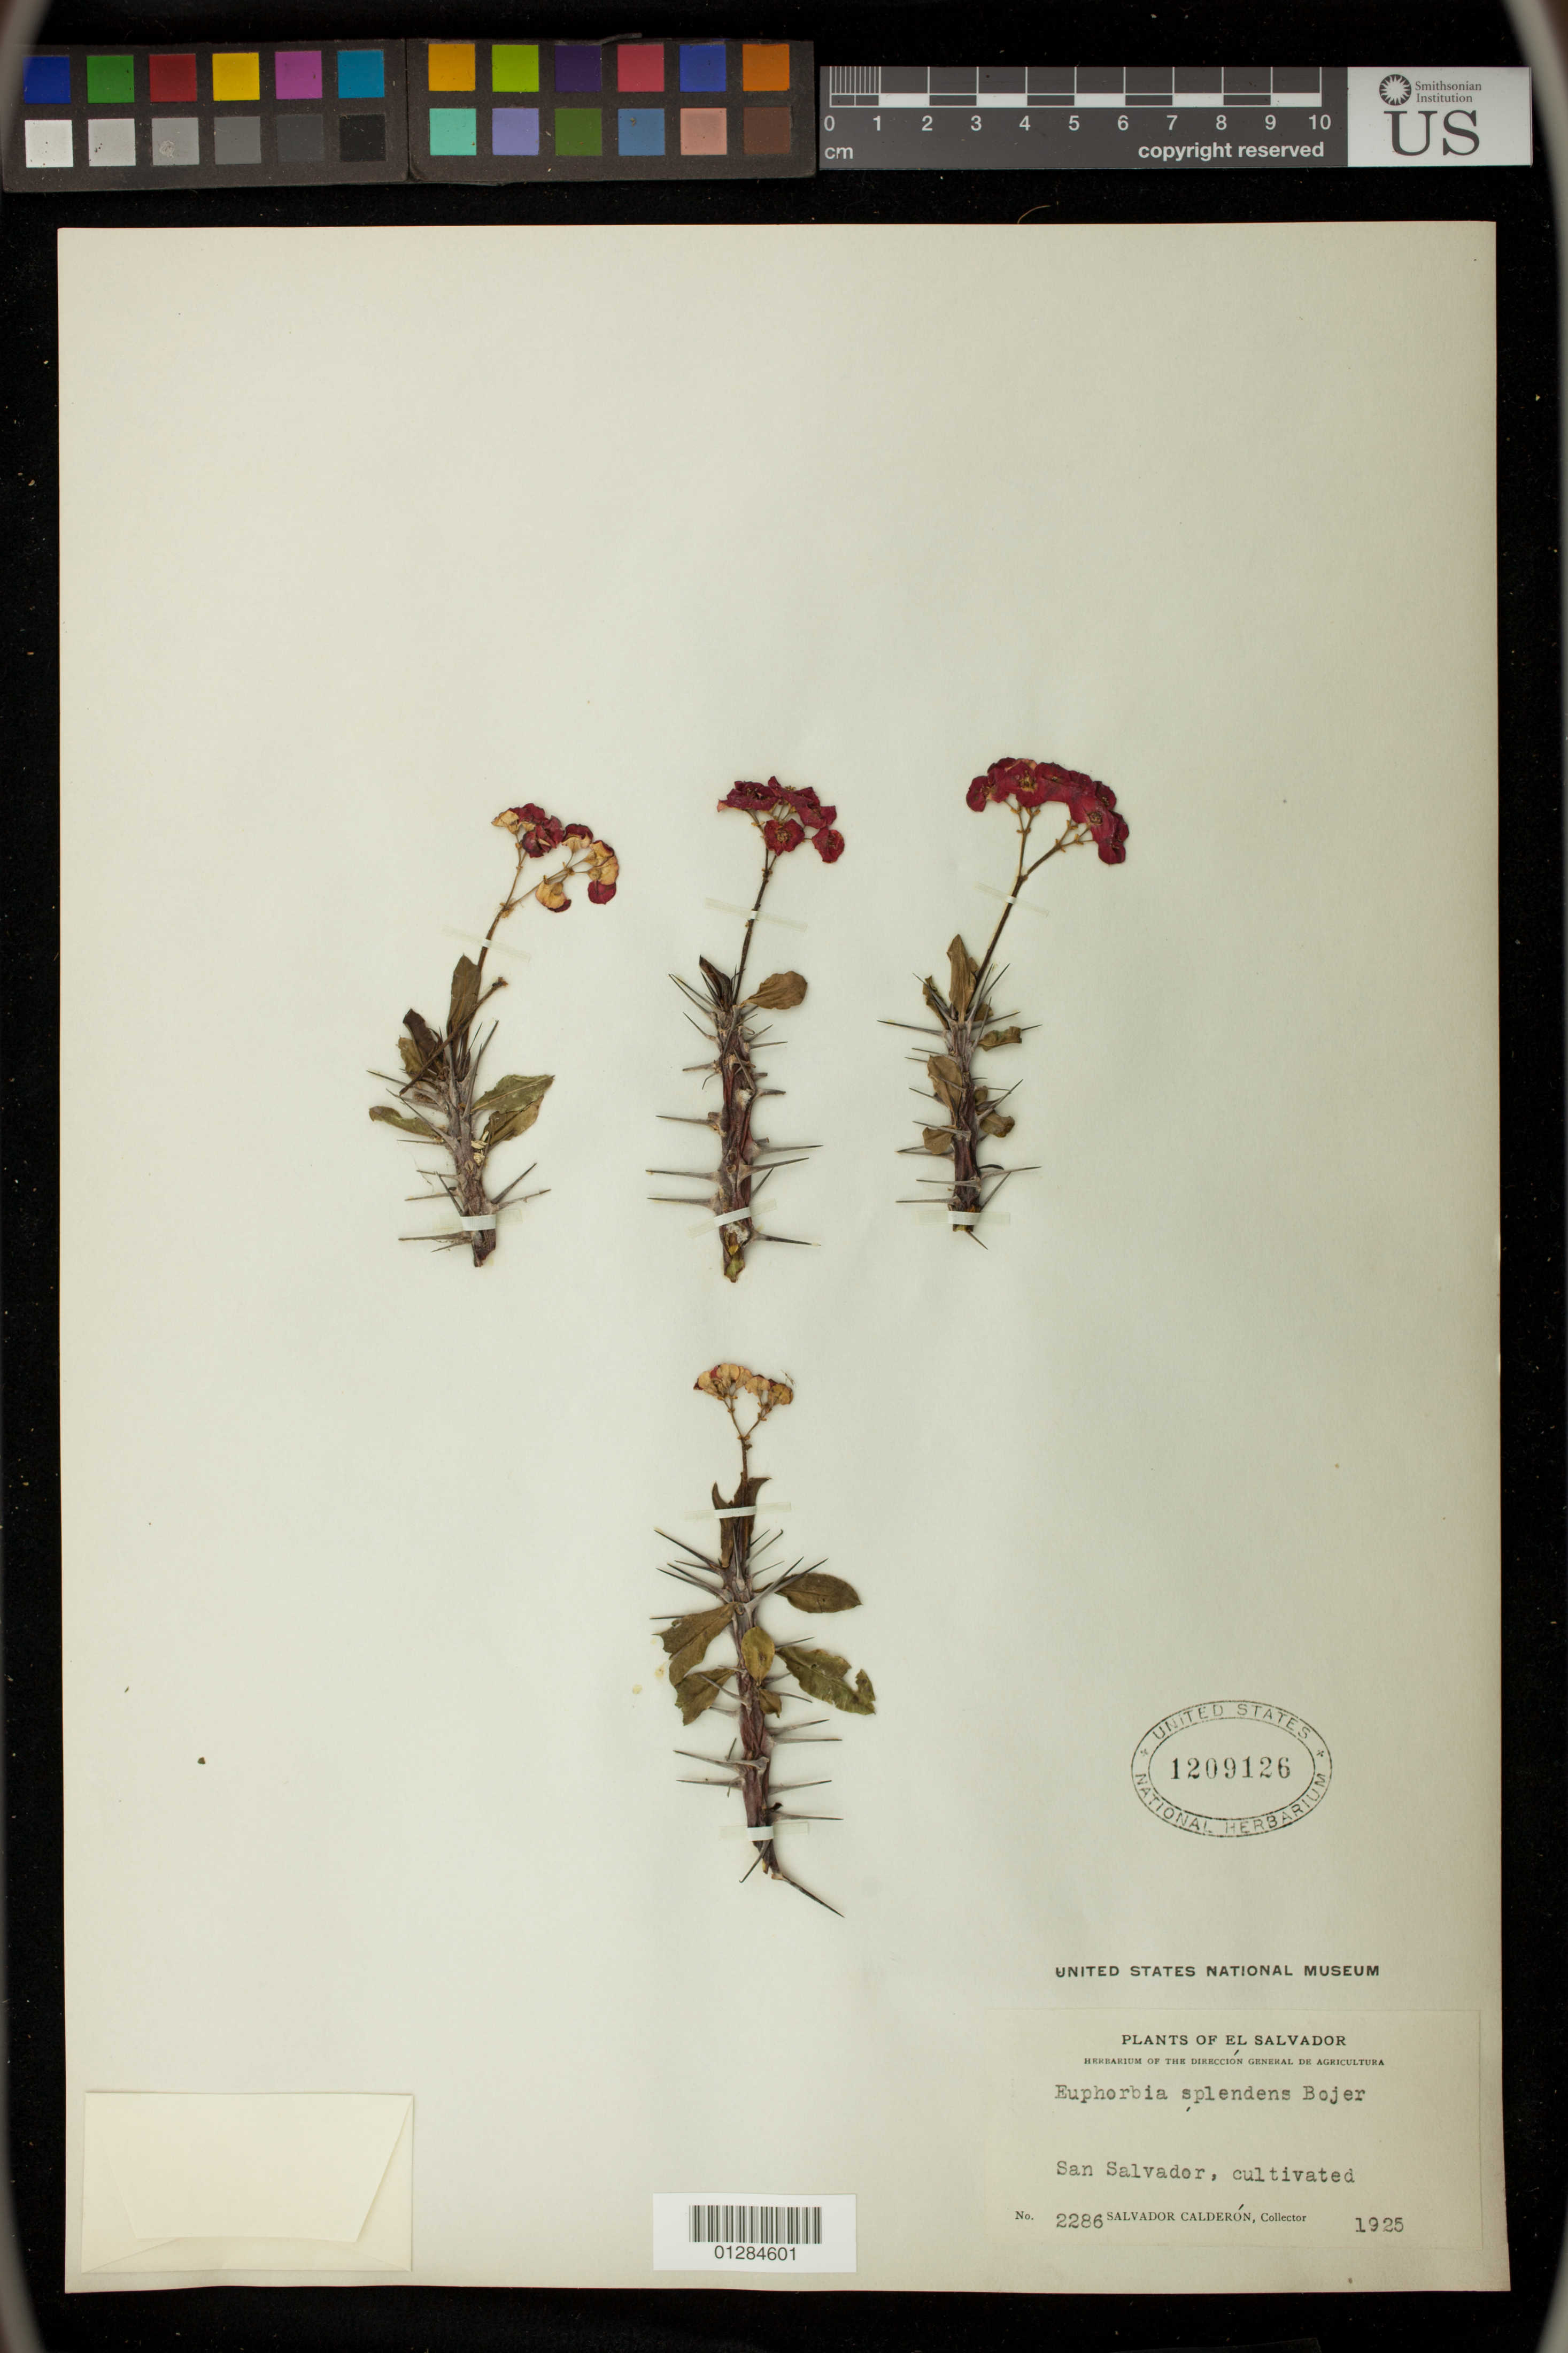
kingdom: Plantae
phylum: Tracheophyta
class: Magnoliopsida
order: Malpighiales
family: Euphorbiaceae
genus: Euphorbia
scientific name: Euphorbia milii var. splendens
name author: (Bojer ex Hook.) Ursch & Leandri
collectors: S. Calderón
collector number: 2286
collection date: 1925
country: El Salvador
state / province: San Salvador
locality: San Salvador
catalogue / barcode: US 1209126